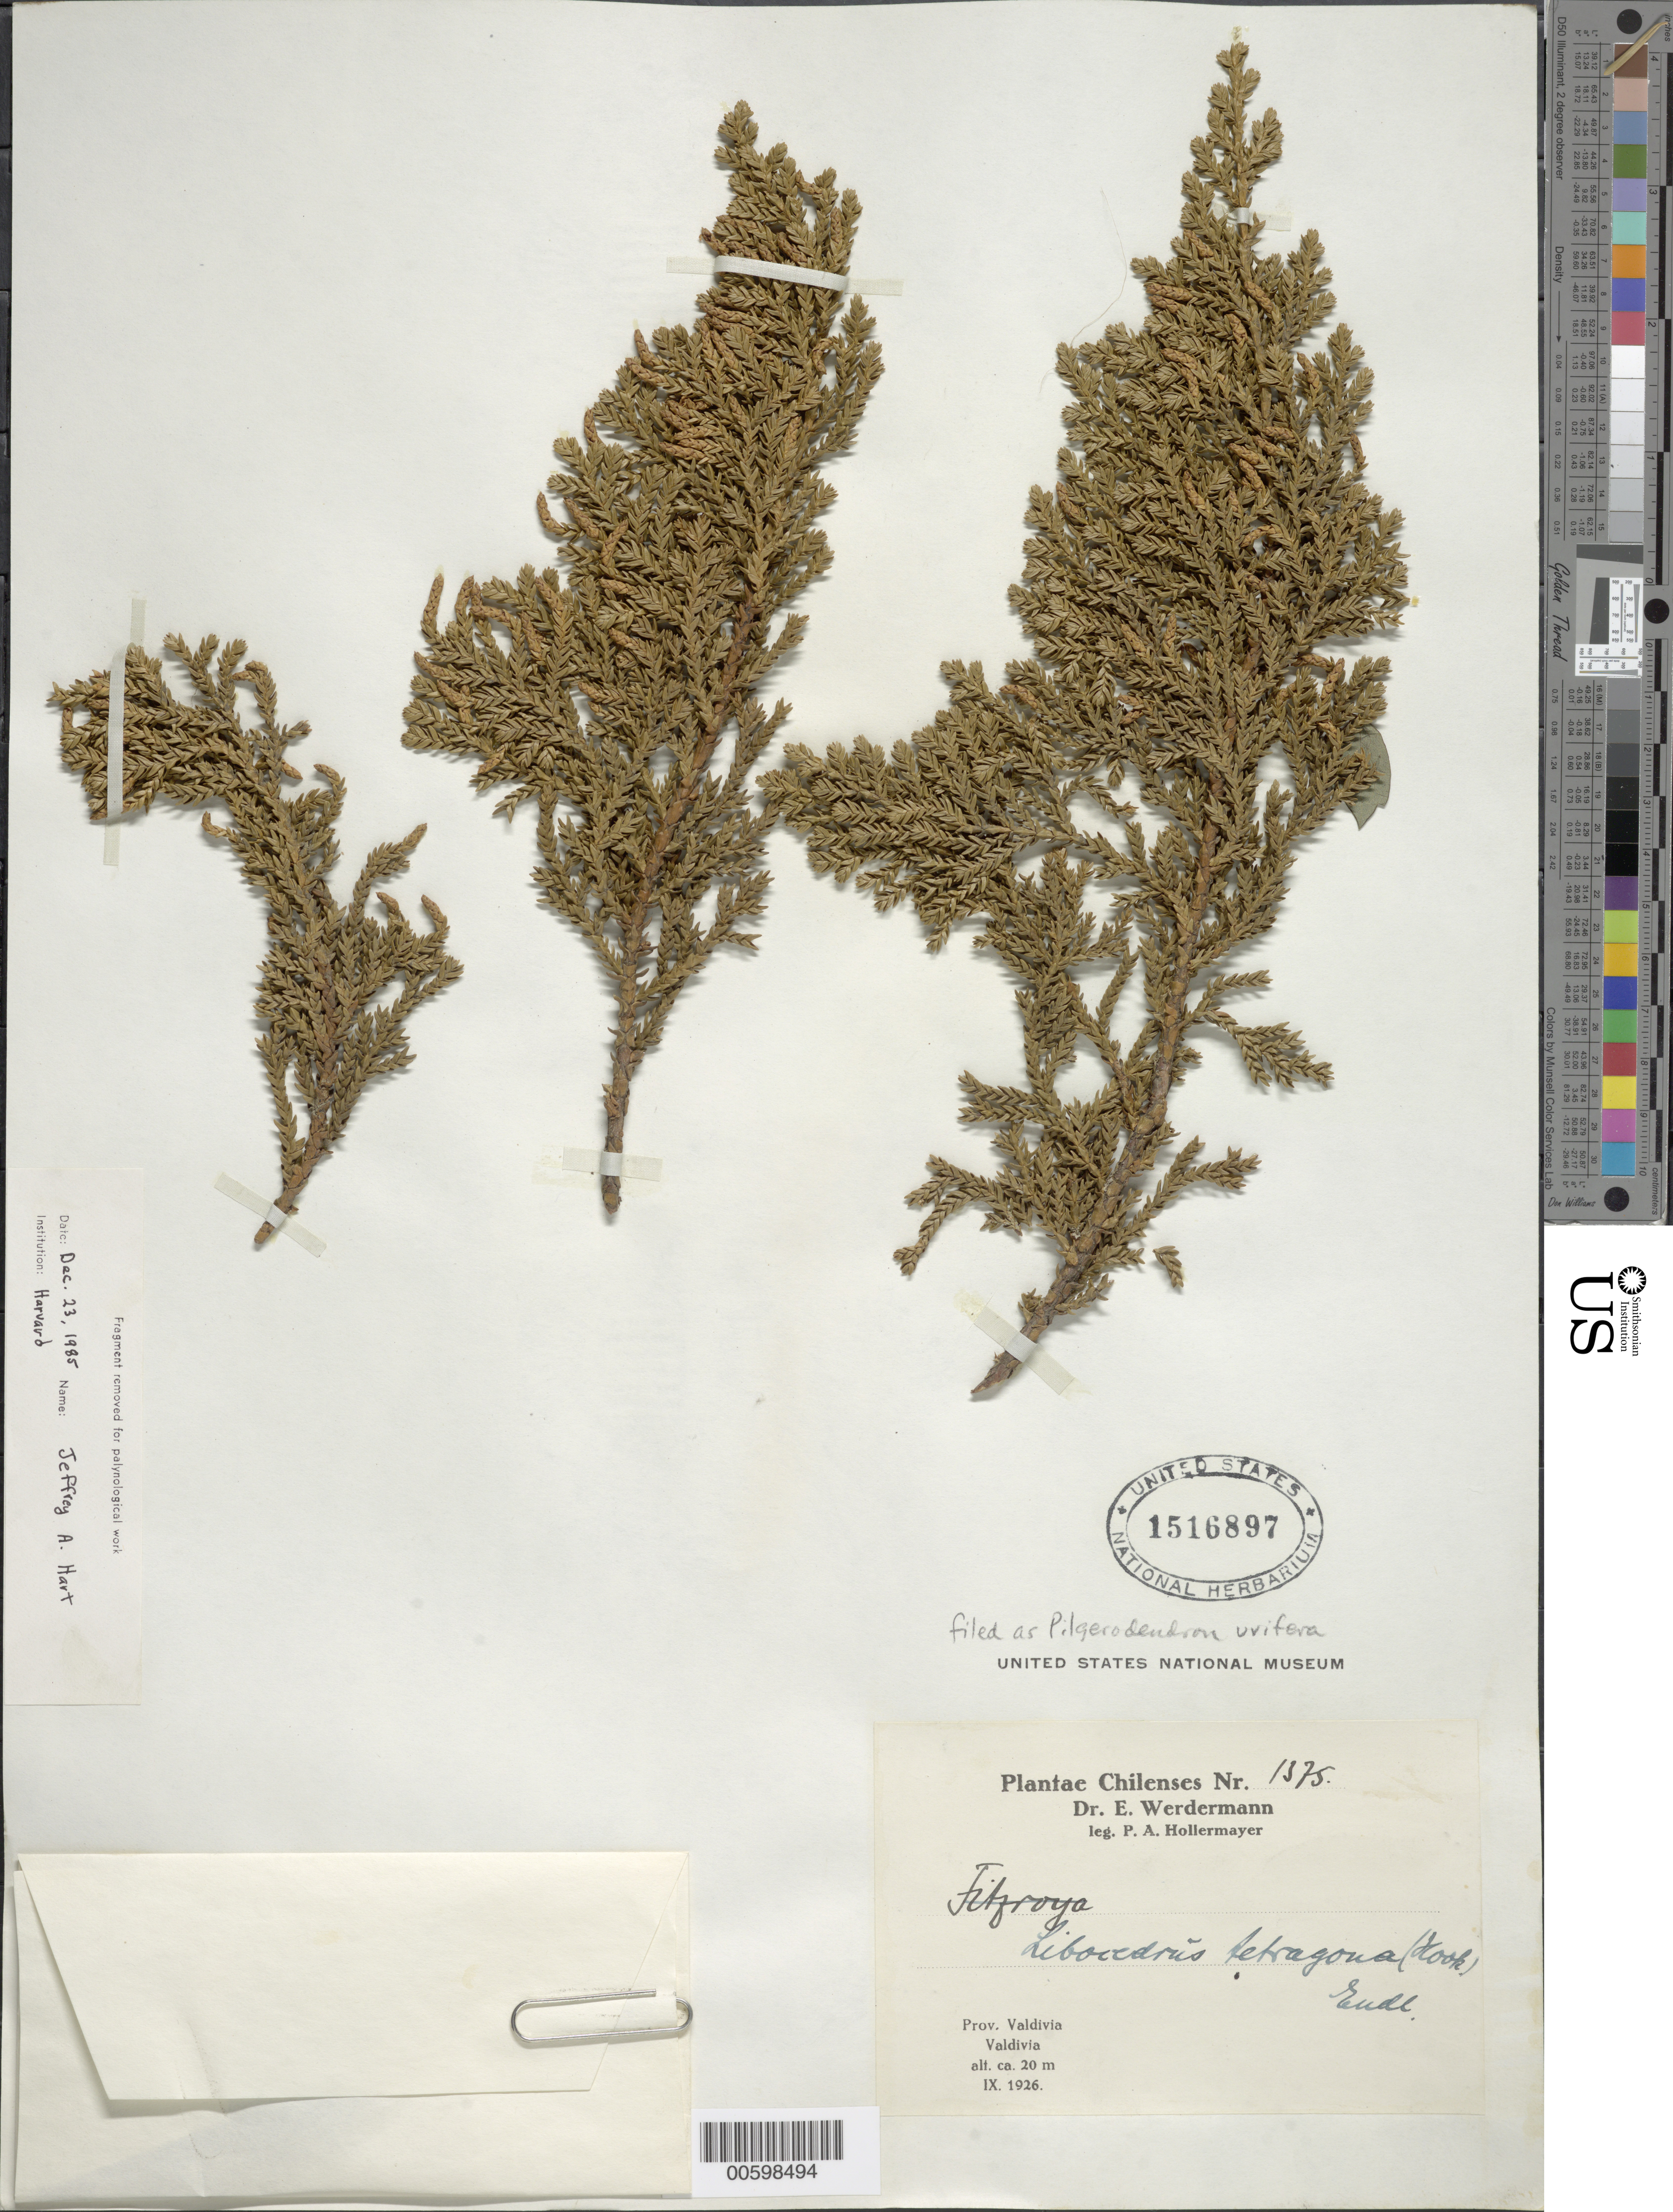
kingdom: Plantae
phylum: Tracheophyta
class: Pinopsida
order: Pinales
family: Cupressaceae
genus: Pilgerodendron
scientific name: Pilgerodendron uviferum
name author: Florin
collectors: P. Hollermayer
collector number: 1375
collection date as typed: Sep 1926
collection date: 1926-09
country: Chile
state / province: Los Lagos (X)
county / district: Valdivia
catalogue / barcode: US 1516897